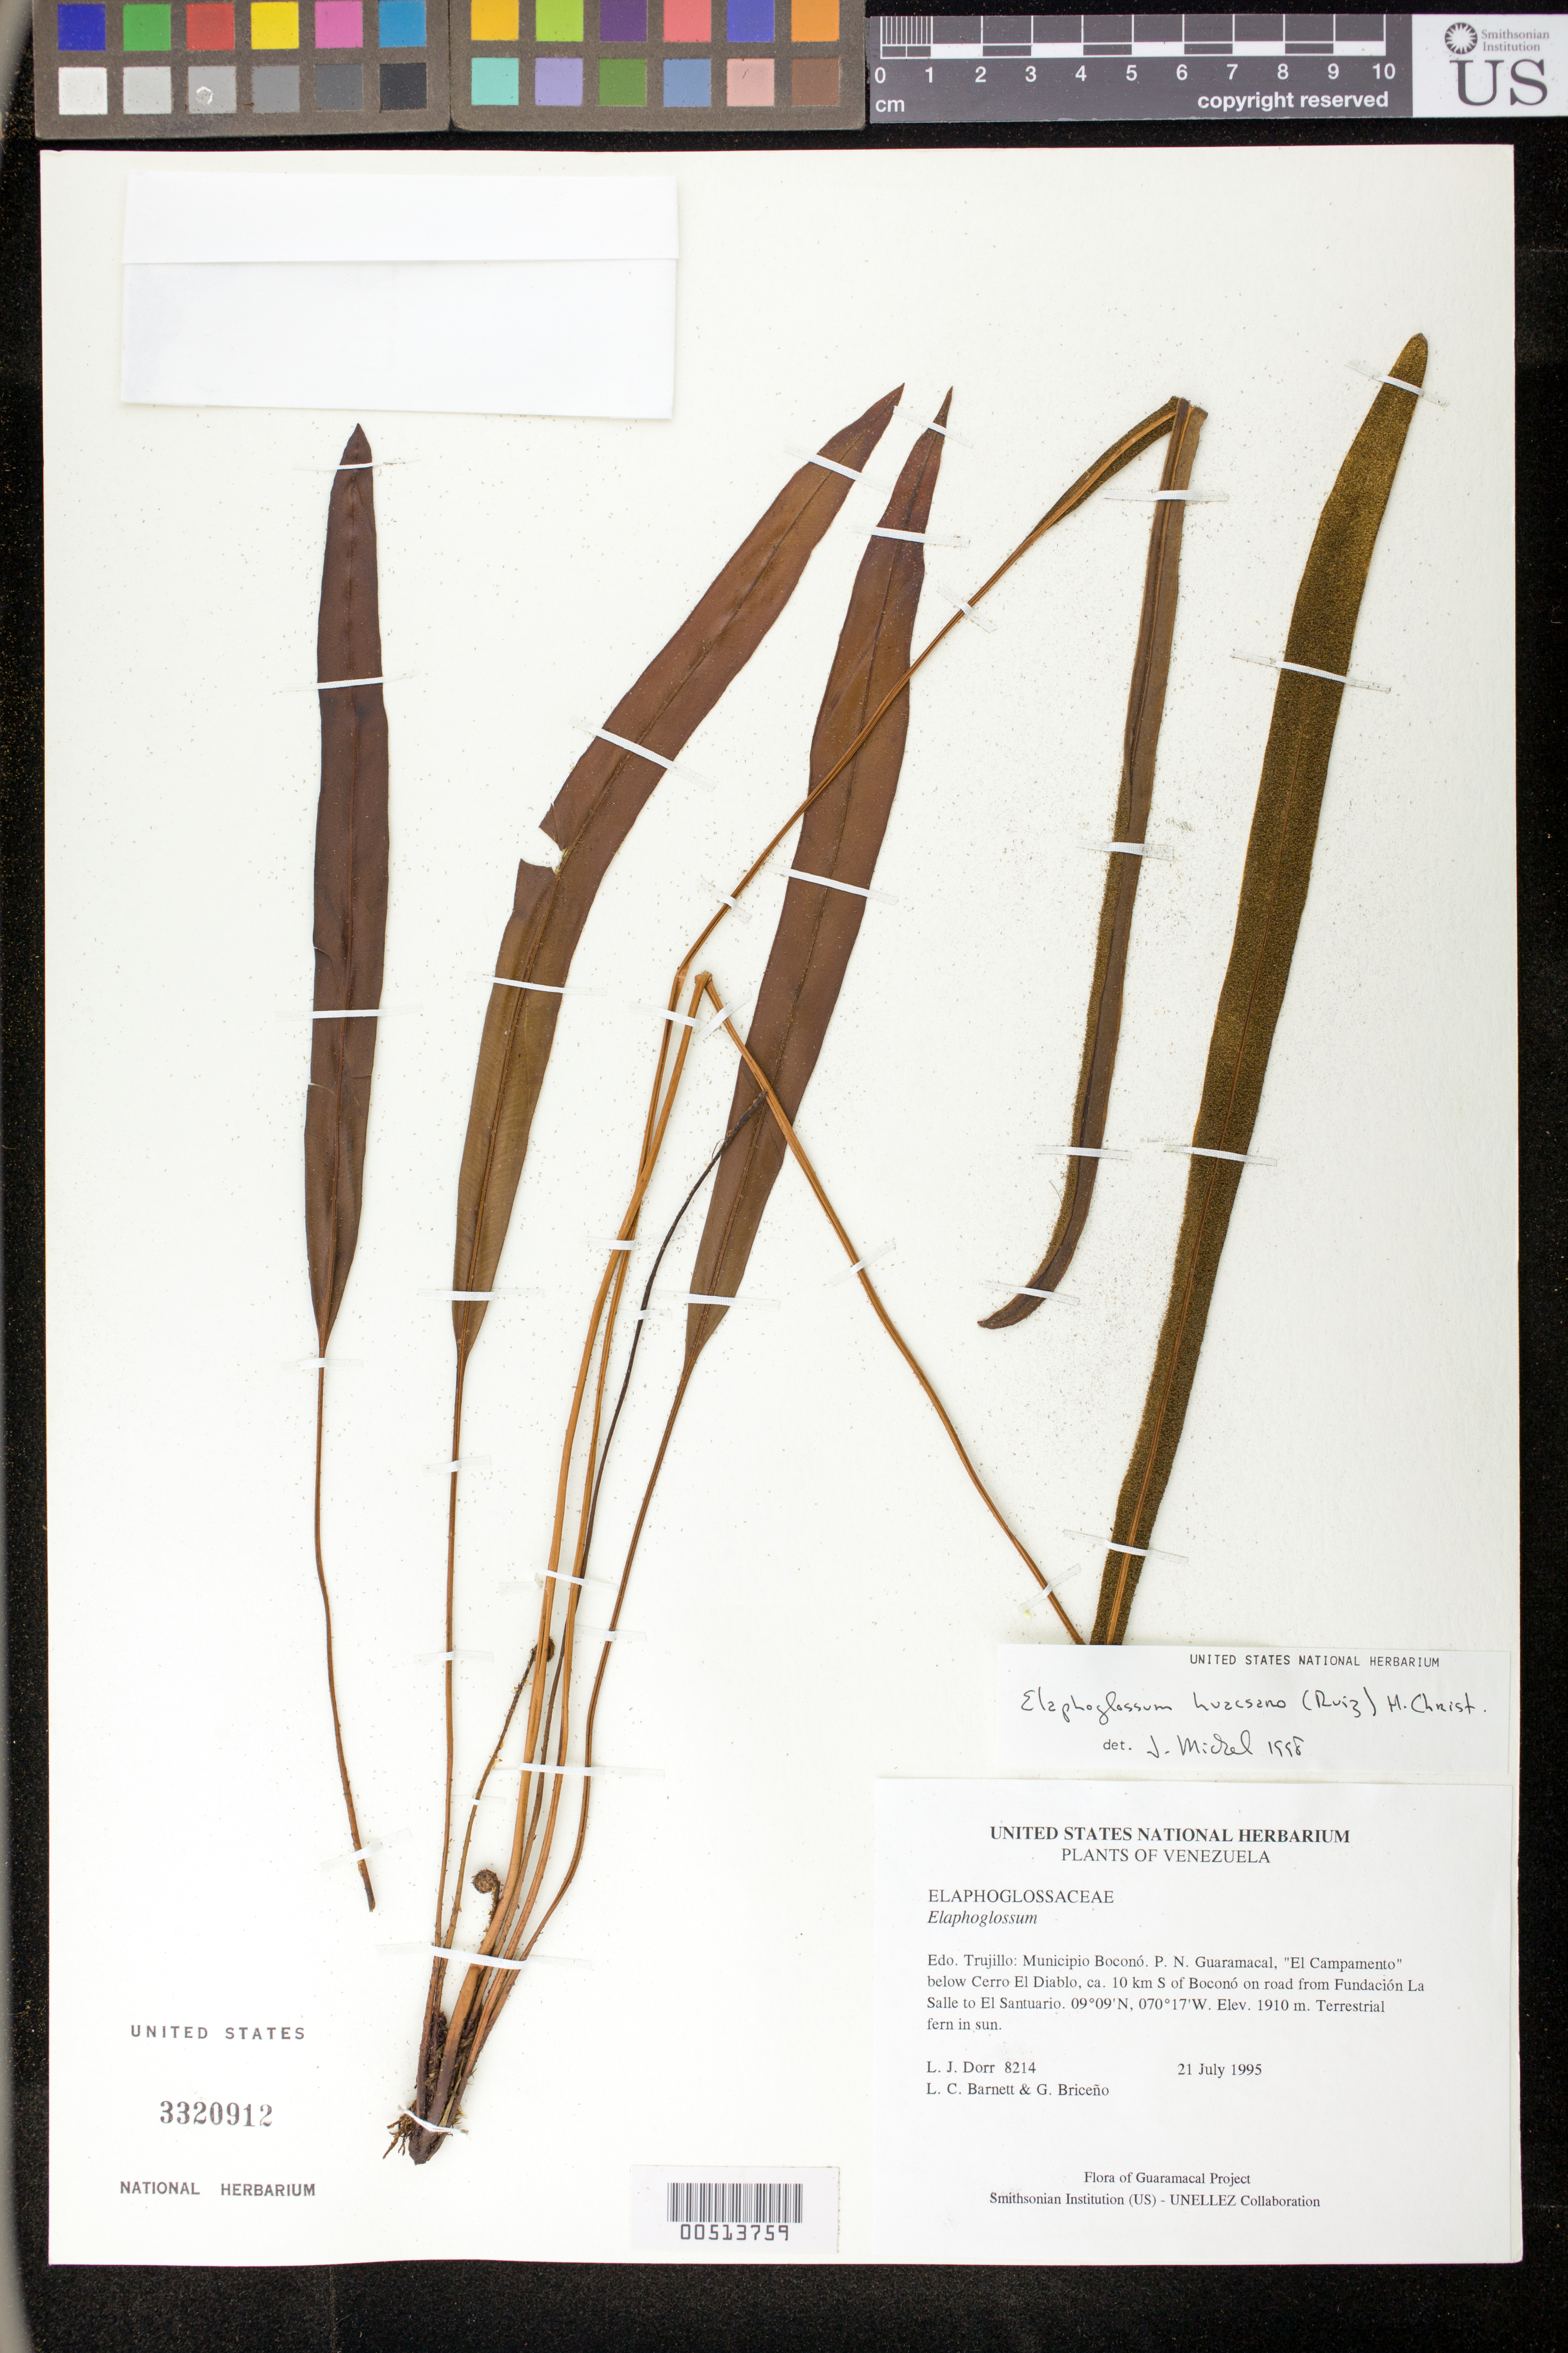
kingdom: Plantae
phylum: Tracheophyta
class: Polypodiopsida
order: Polypodiales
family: Dryopteridaceae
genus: Elaphoglossum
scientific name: Elaphoglossum huacsaro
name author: (Ruiz) Christ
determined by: Mickel, J. T., (NY), New York Botanical Garden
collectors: L. J. Dorr, L. C. Barnett & G. Briceño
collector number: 8214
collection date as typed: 21 Jul 1995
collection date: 1995-07-21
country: Venezuela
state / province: Trujillo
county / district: Boconó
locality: Parque Nacional Guaramacal, "El Campamento" below Cerro El Diablo, ca. 10 km S of Boconó on road from Fundación La Salle to El Santuario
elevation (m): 1910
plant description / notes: NY, PORT, US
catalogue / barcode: US 3320912